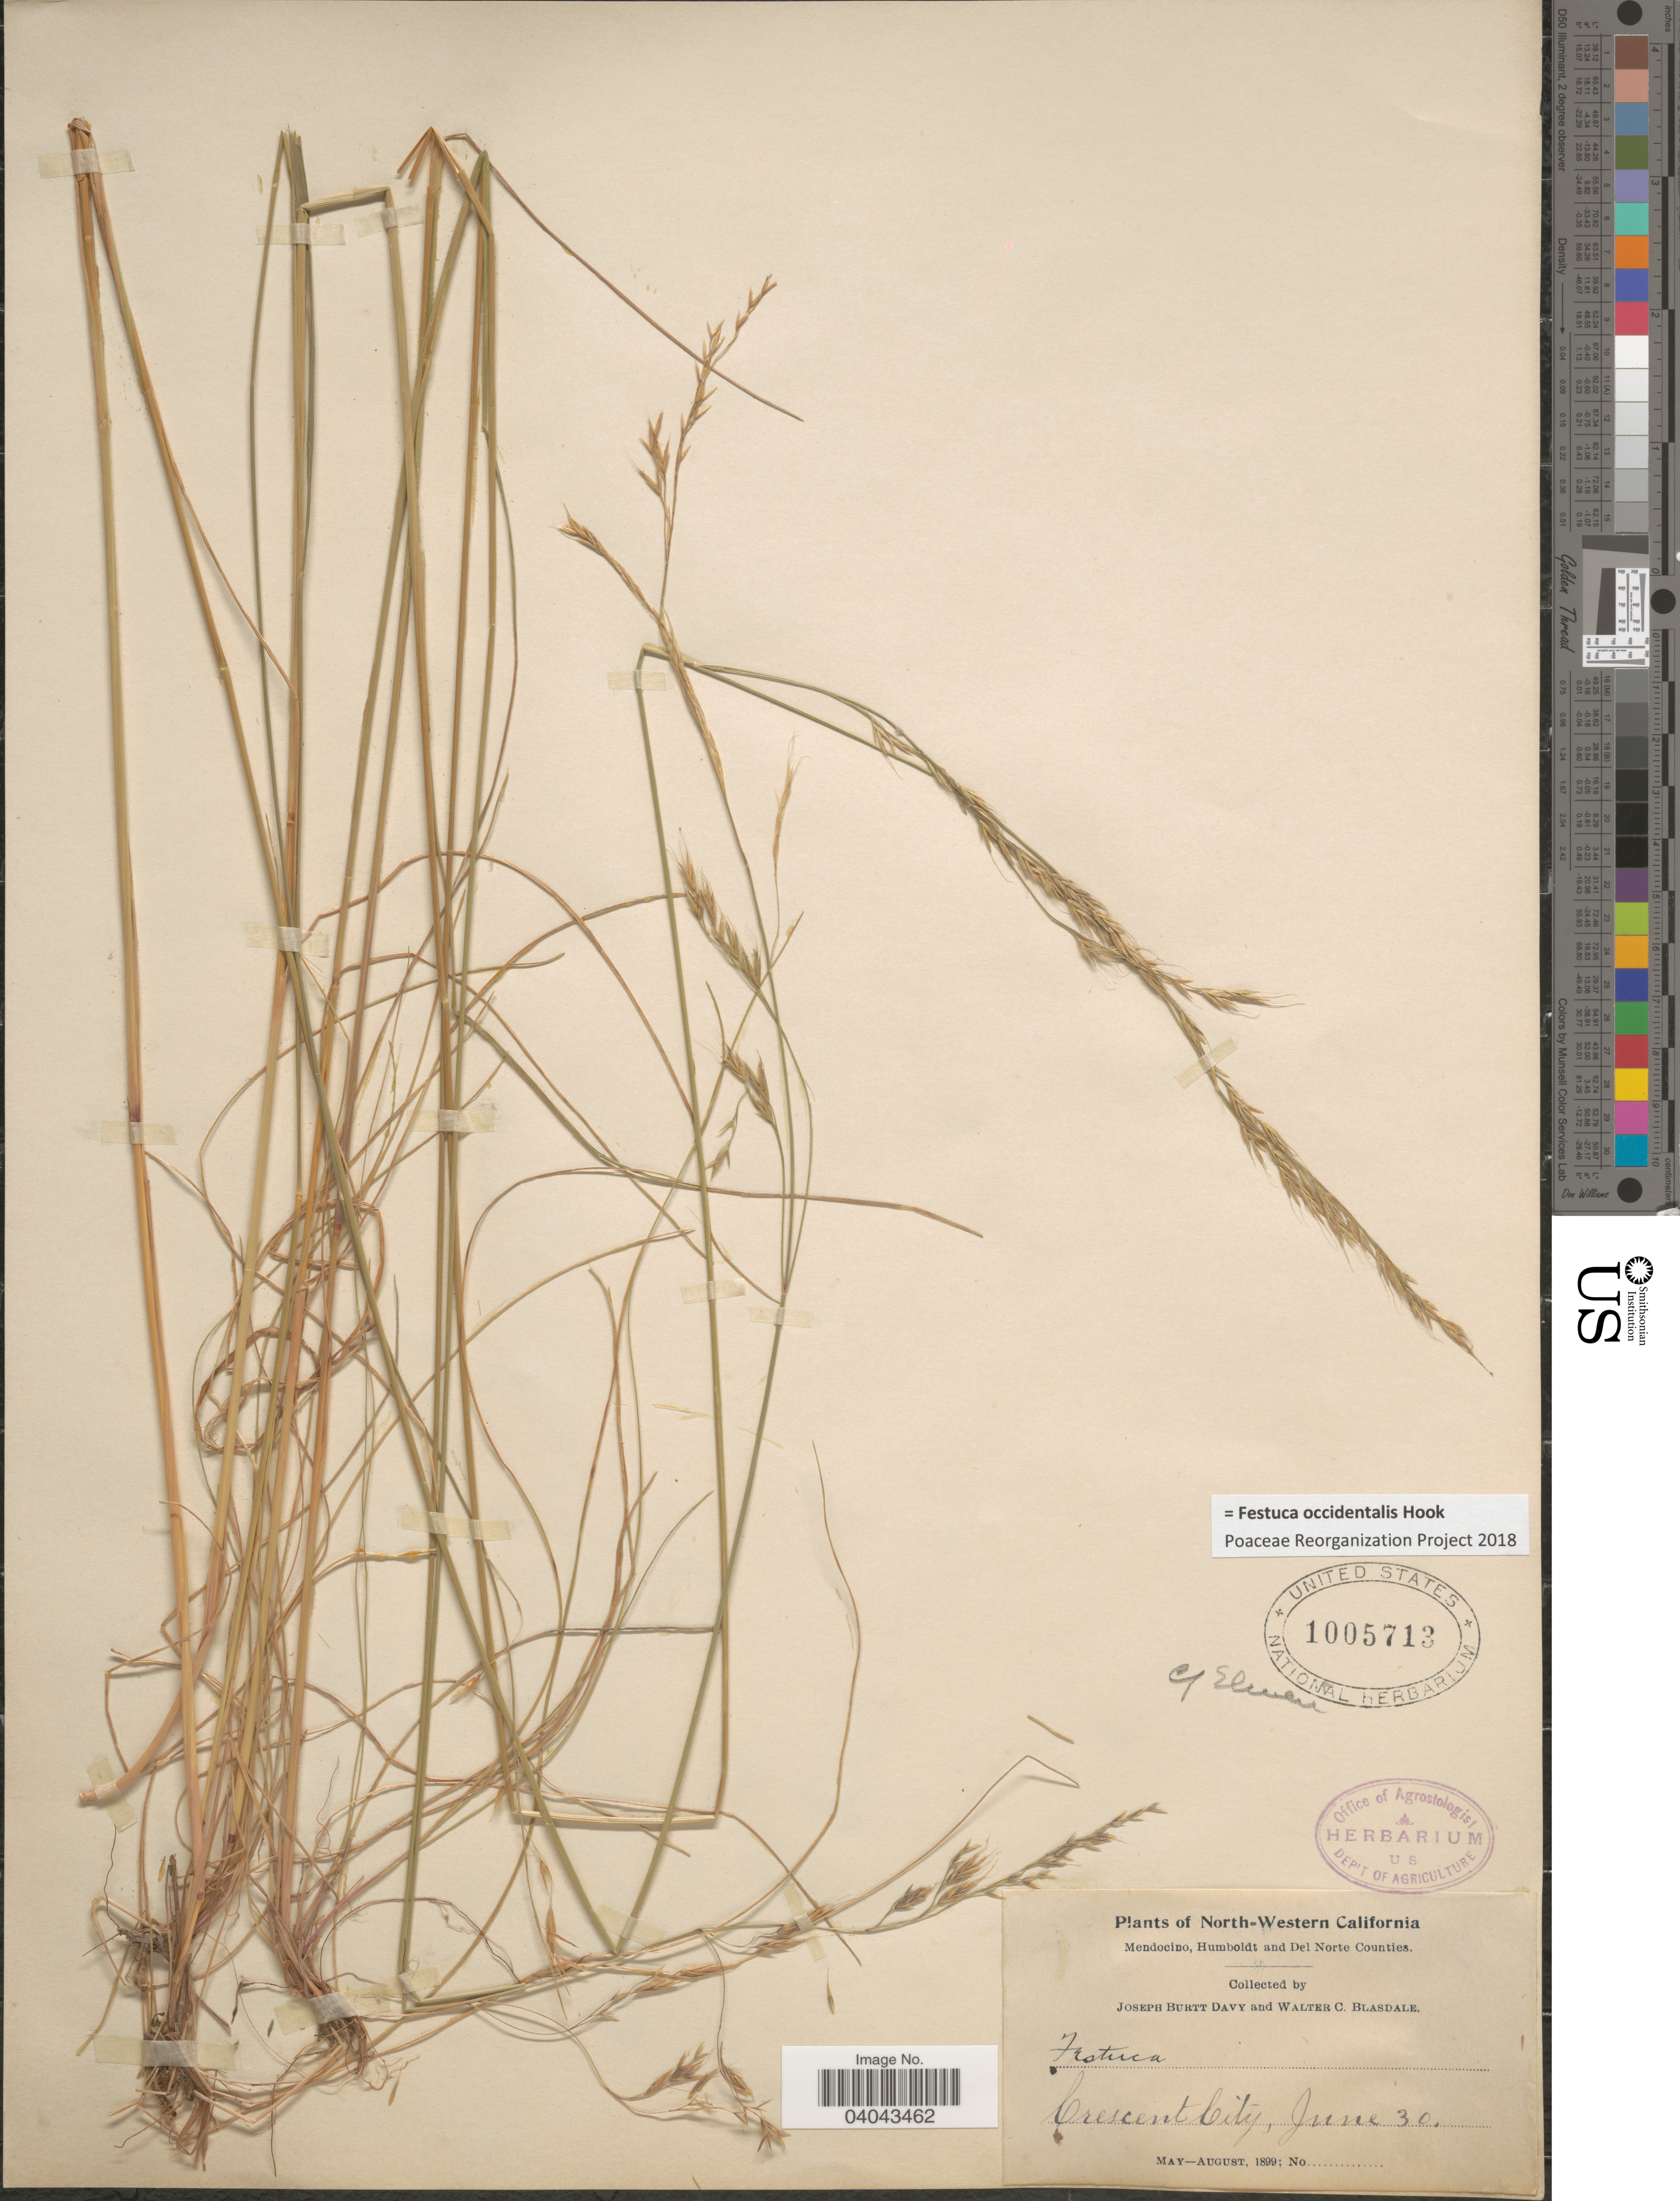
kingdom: Plantae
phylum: Tracheophyta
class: Liliopsida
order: Poales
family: Poaceae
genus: Festuca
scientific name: Festuca occidentalis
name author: Hook.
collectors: J. Burtt Davy & W. Blasdale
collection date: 1899-06-30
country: United States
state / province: California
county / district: Mendocino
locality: North-Western California. Mendocino, Humboldt and Del Norte Counties. Crescent City.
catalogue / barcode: US 1005713